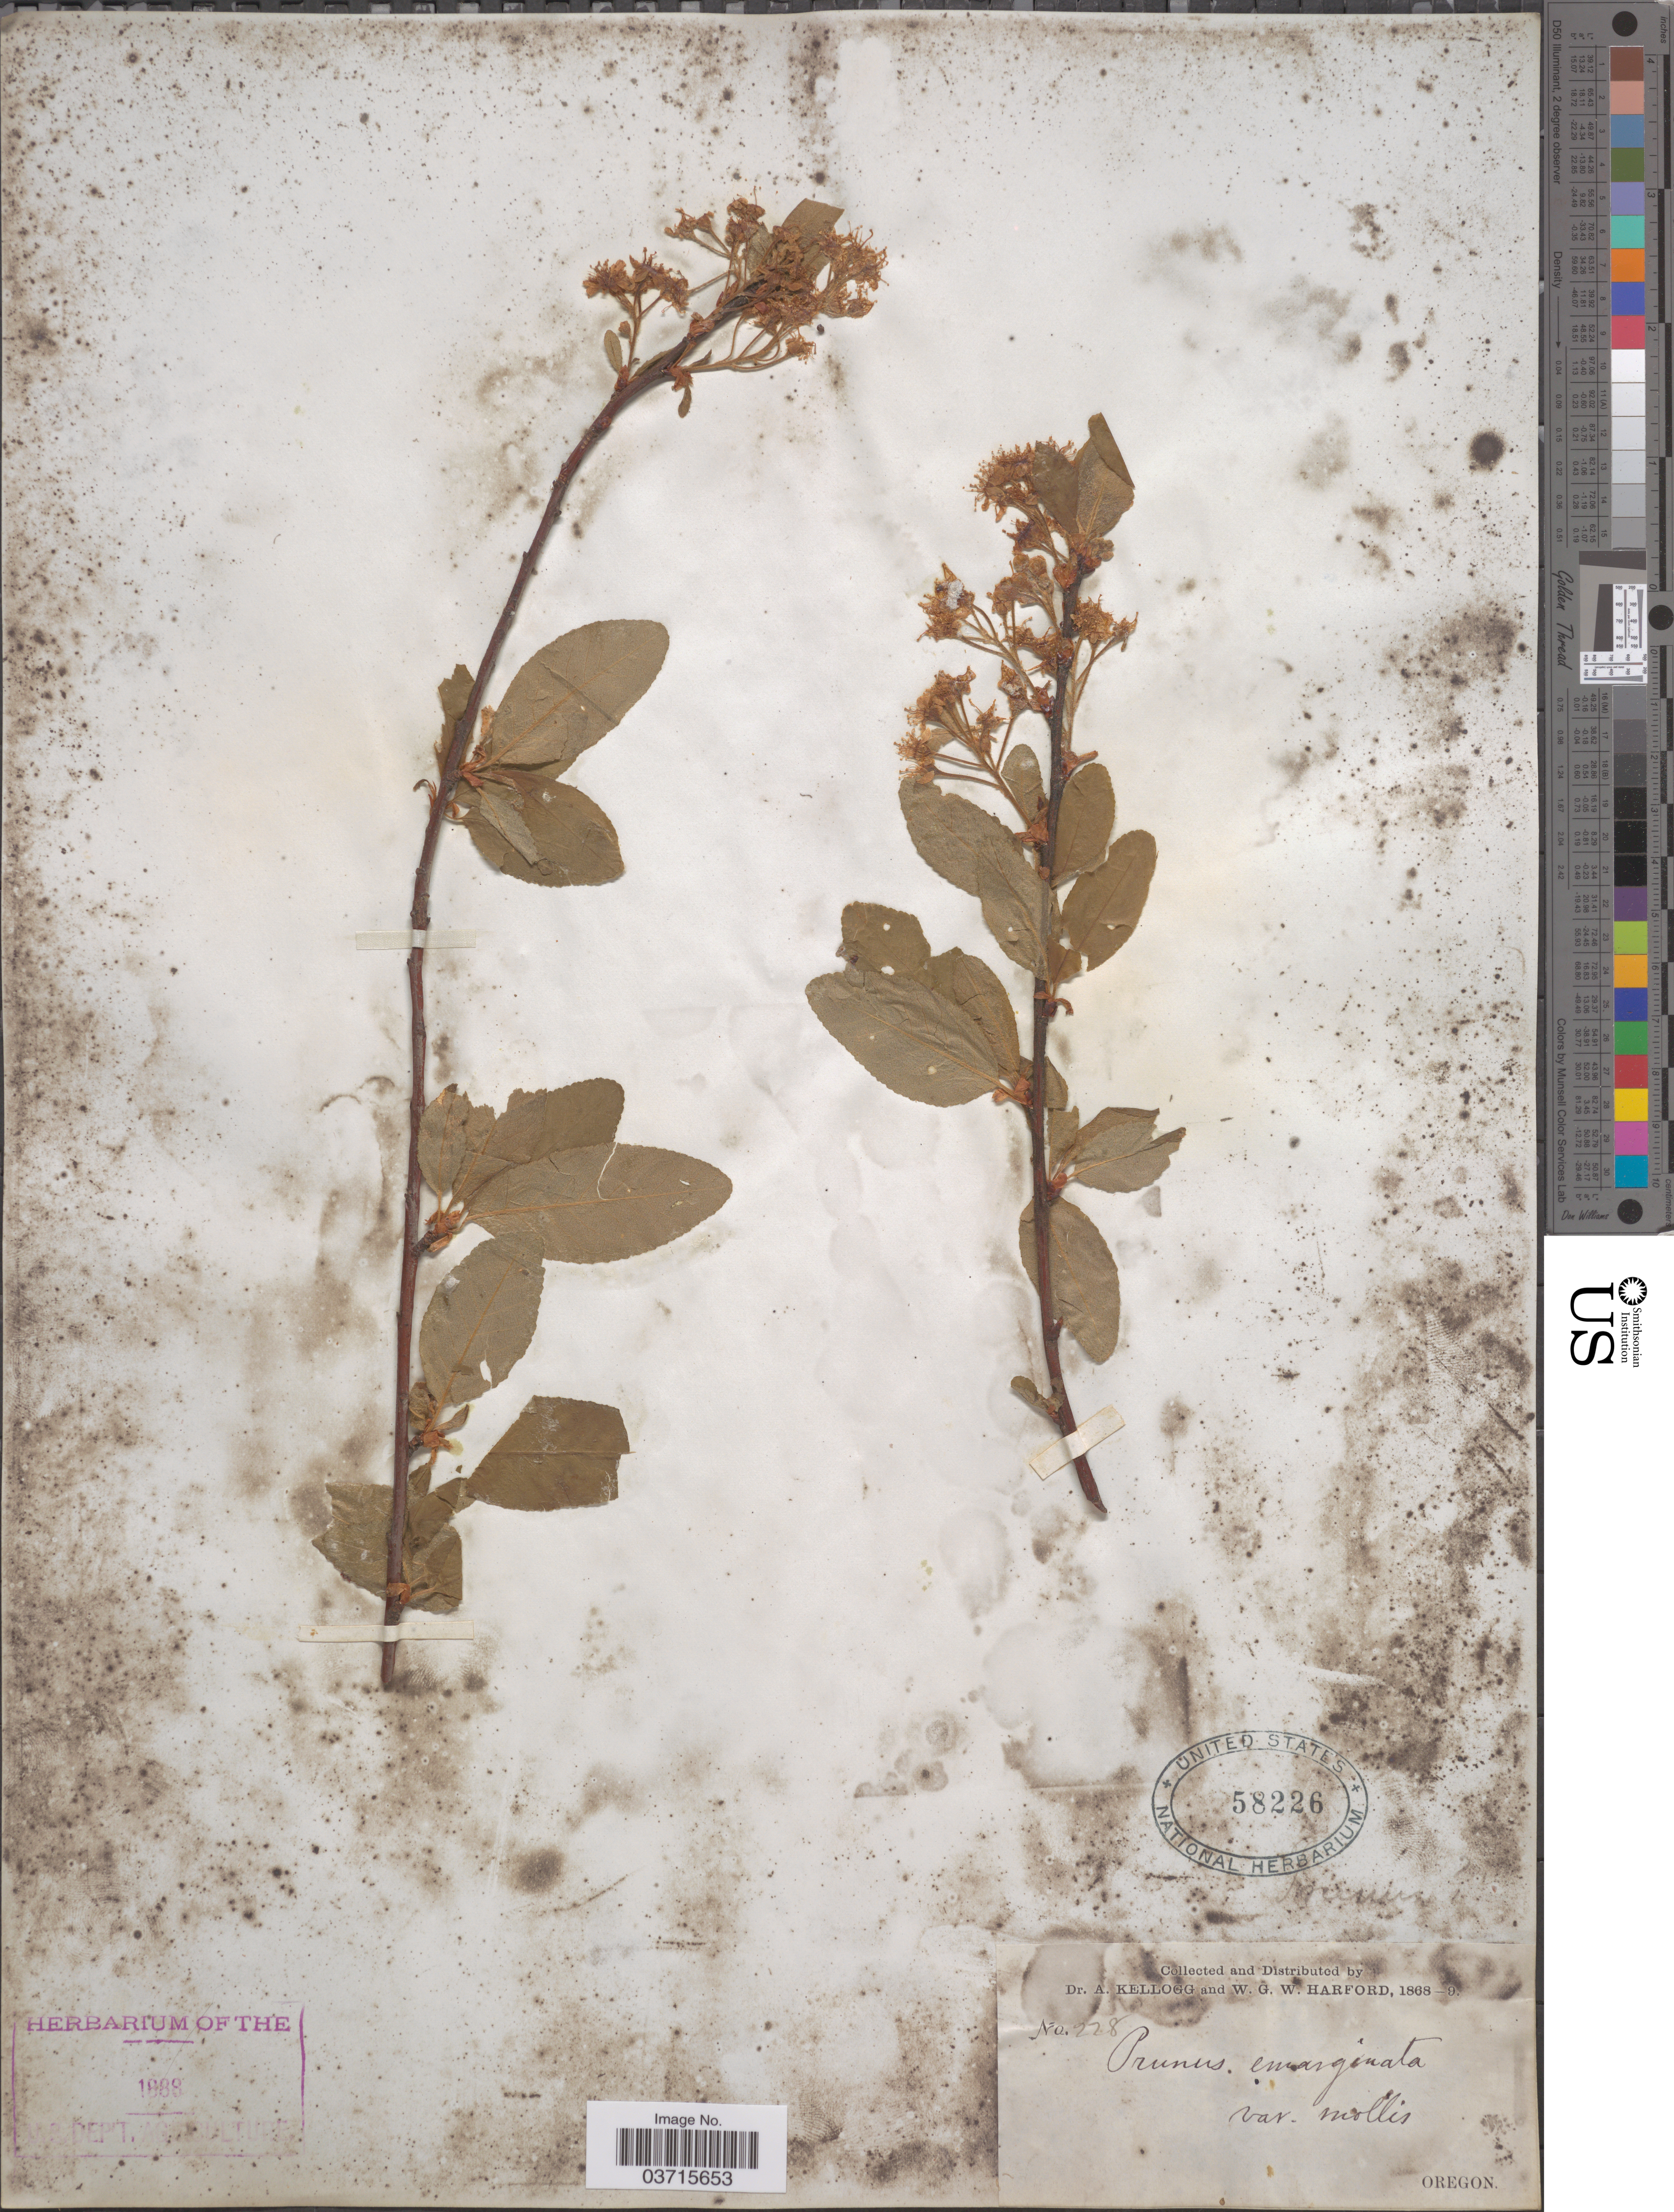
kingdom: Plantae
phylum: Tracheophyta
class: Magnoliopsida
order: Rosales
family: Rosaceae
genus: Prunus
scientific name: Prunus emarginata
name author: (Douglas ex Hook.) Eaton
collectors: A. Kellogg & W. G. W. Harford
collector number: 228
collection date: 1868/1869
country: United States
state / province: Oregon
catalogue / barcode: US 58226